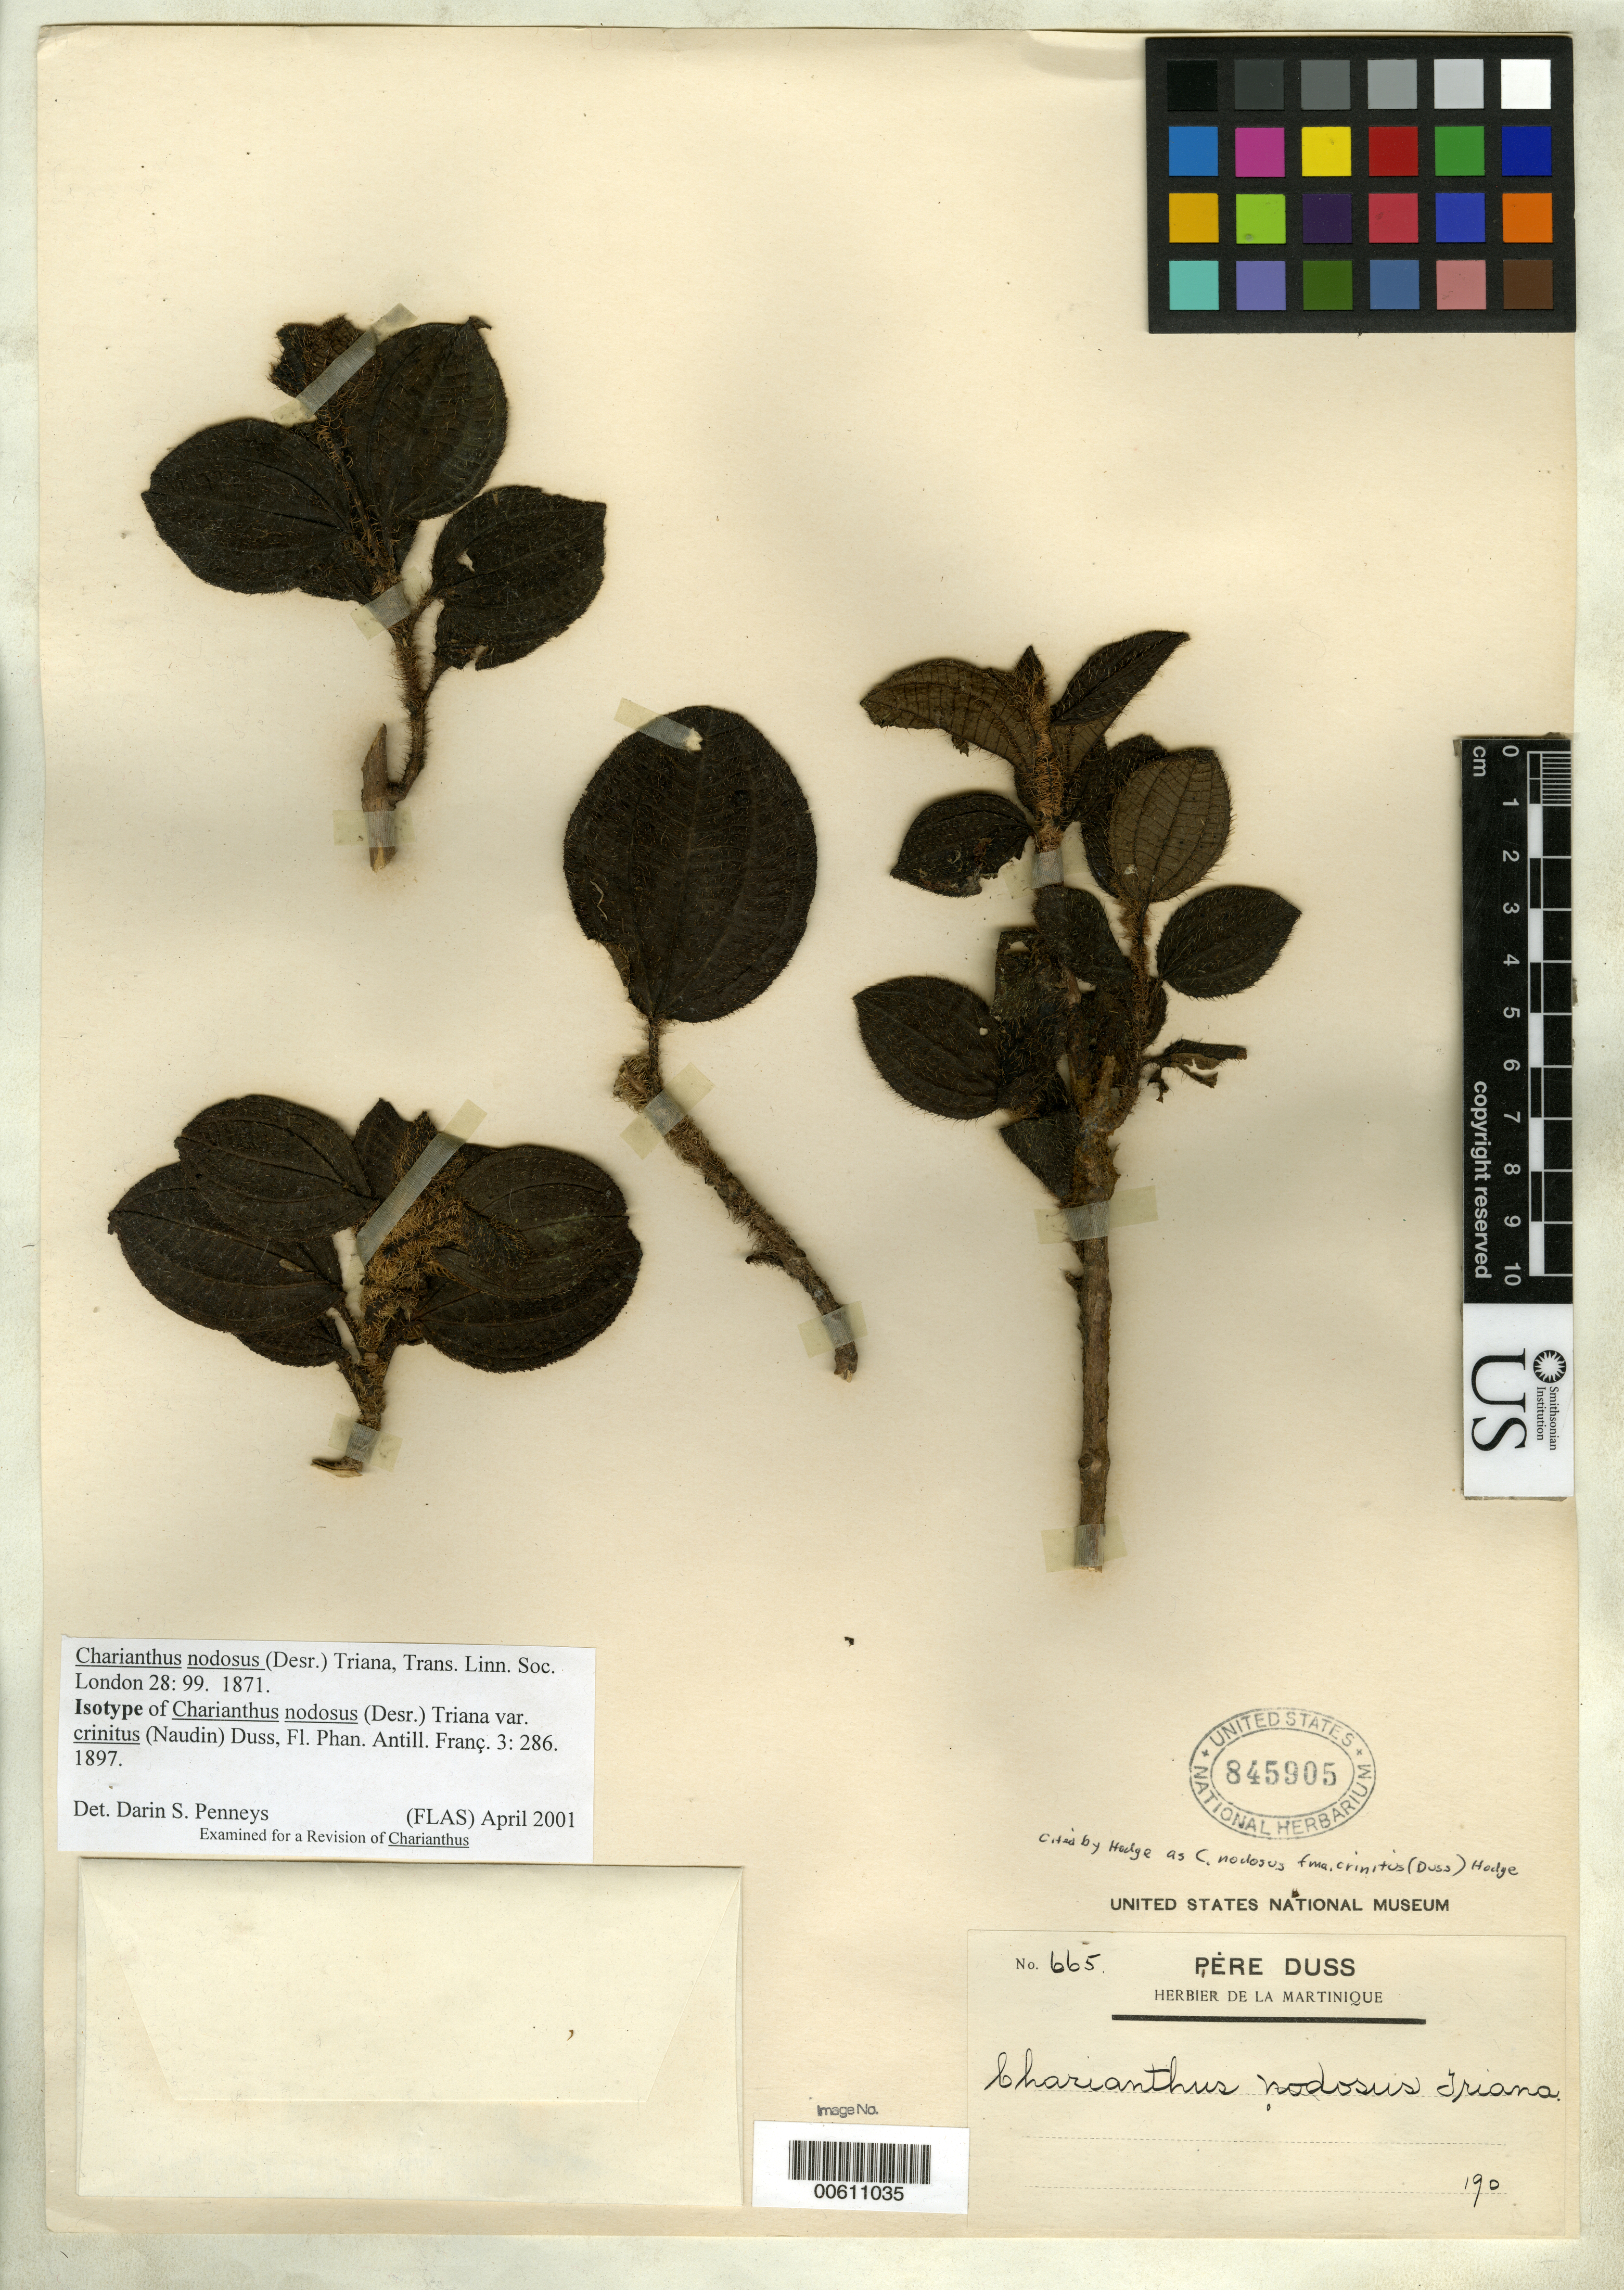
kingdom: Plantae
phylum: Tracheophyta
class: Magnoliopsida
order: Myrtales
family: Melastomataceae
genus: Charianthus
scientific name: Charianthus nodosus var. crinitus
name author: Duss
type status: Isotype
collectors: Père Duss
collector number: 665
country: Martinique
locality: Montagne Pelée.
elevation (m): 900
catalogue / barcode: US 845905